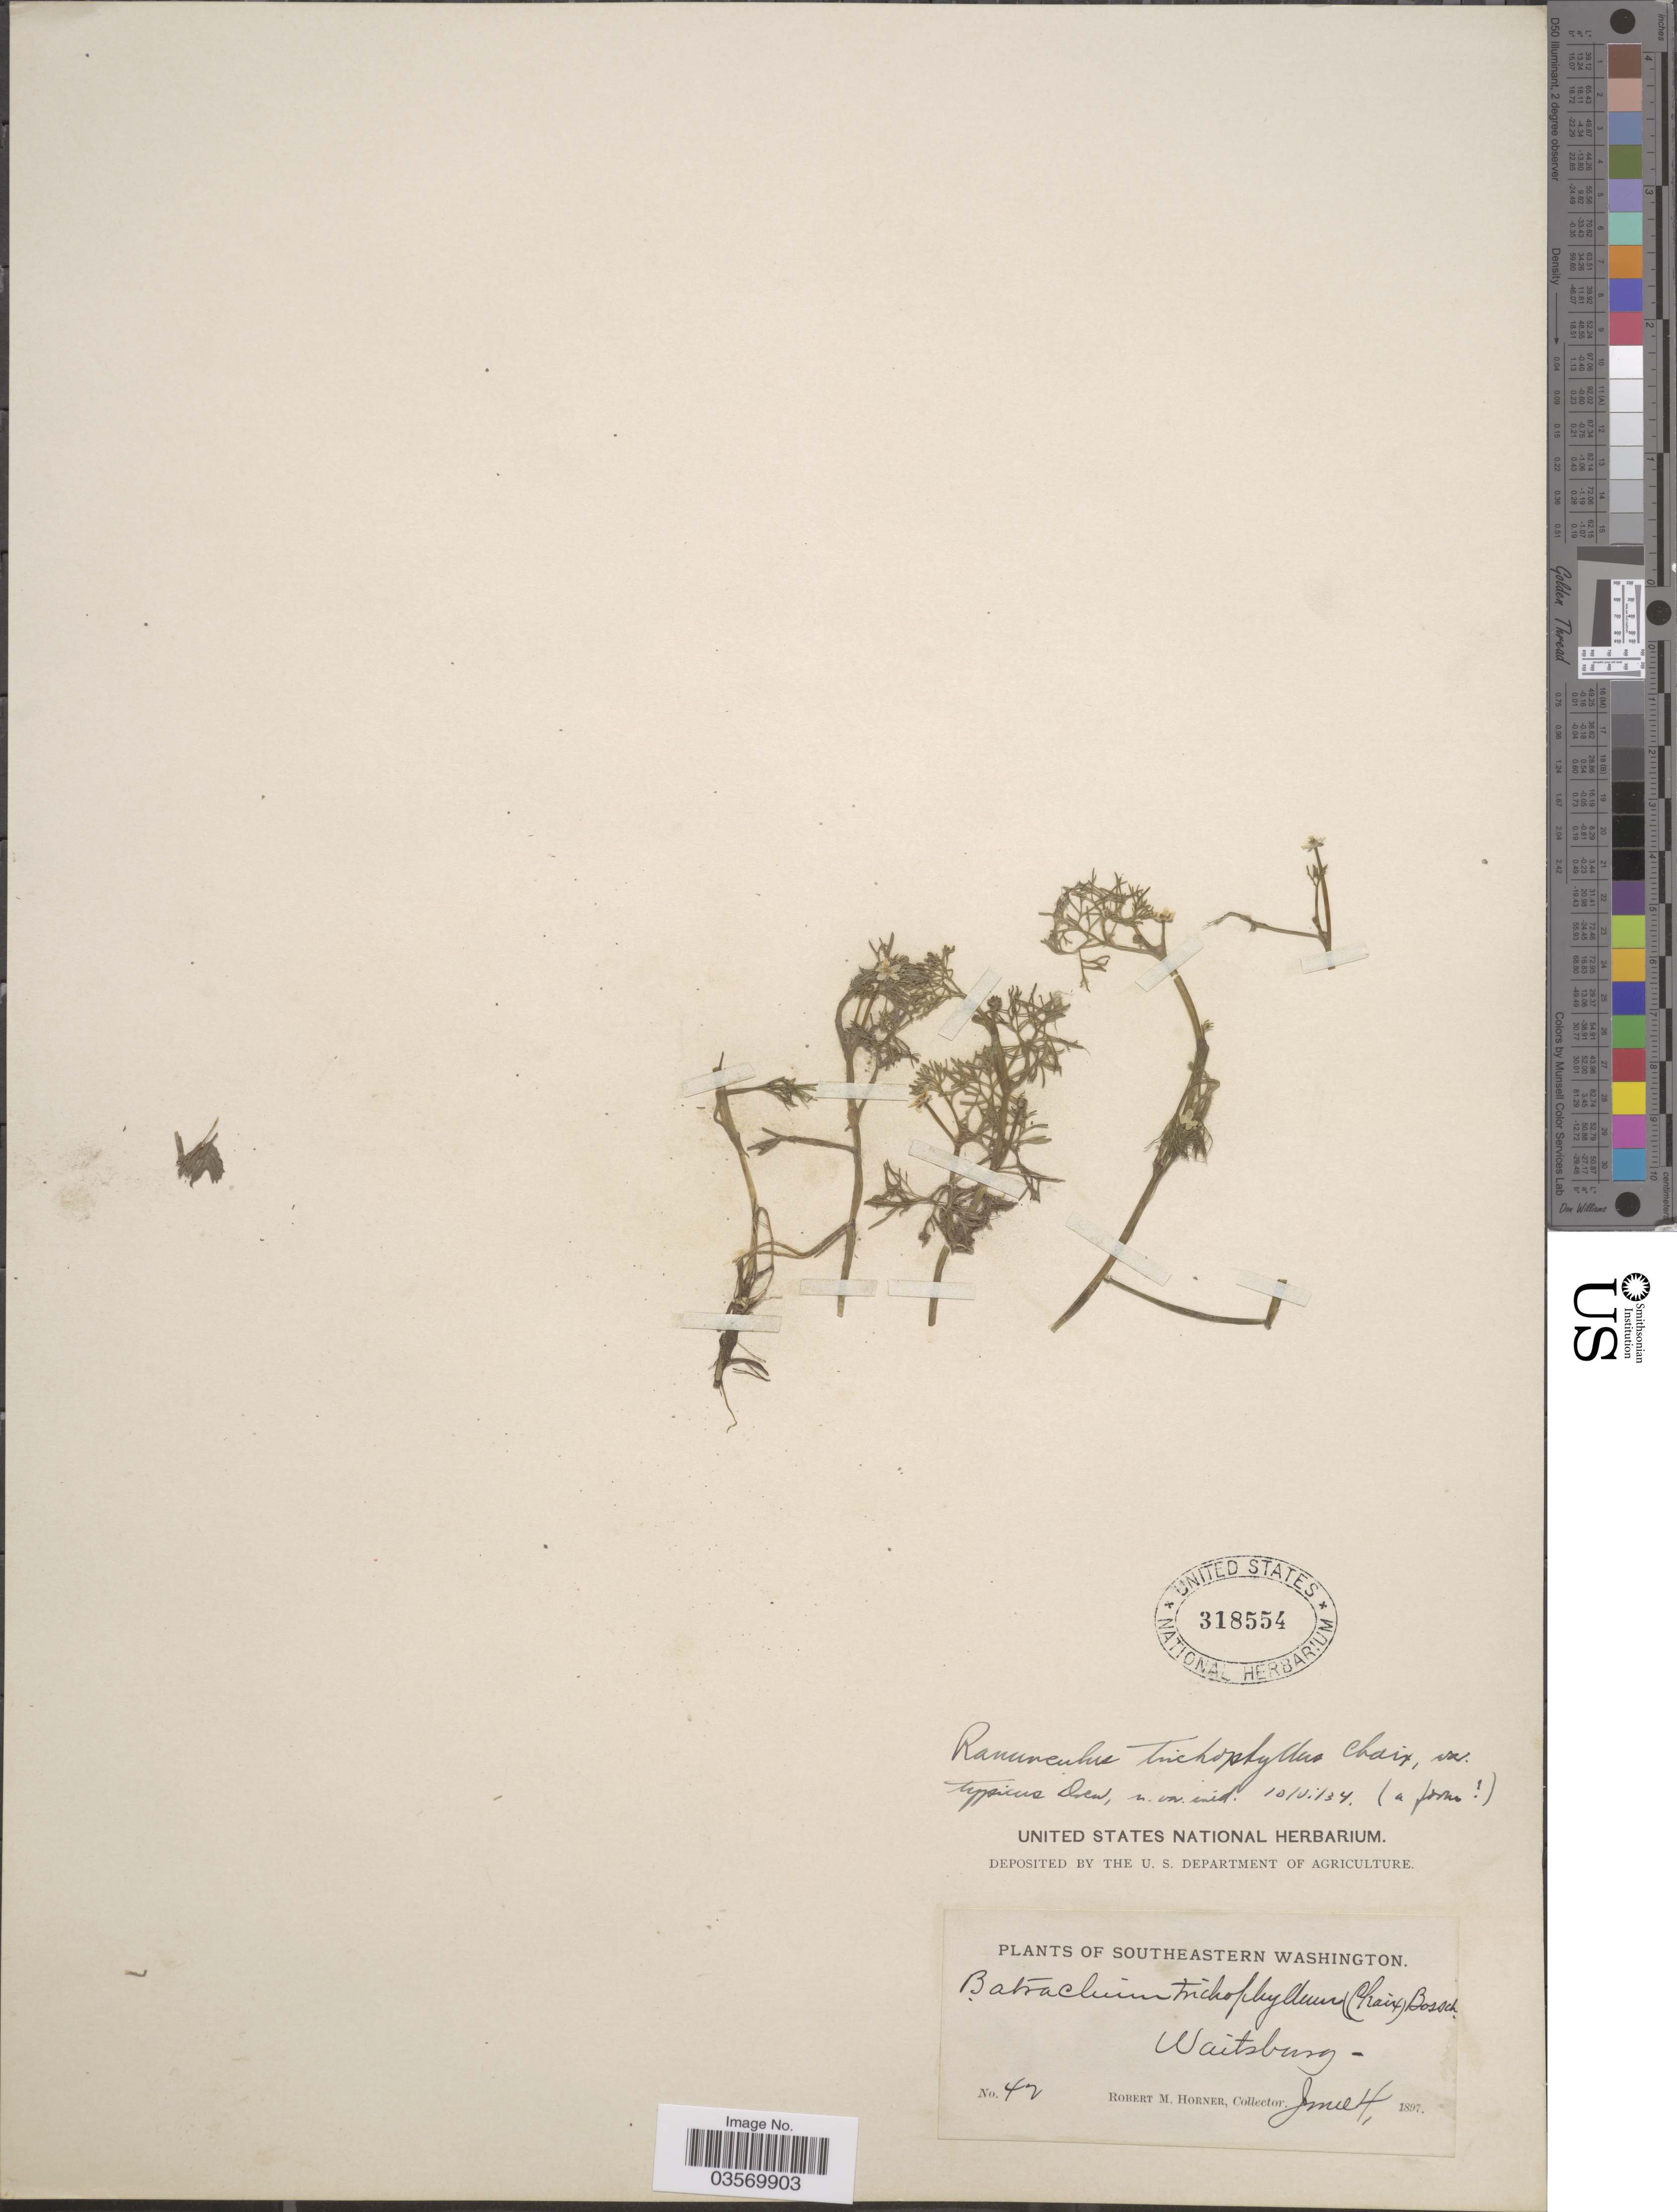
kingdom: Plantae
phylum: Tracheophyta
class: Magnoliopsida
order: Ranunculales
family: Ranunculaceae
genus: Ranunculus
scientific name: Ranunculus trichophyllus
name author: Chaix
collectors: R. Horner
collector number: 42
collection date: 1897-06-04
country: United States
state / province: Washington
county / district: Walla Walla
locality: Southeastern Washington. Waitsburg.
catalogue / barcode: US 318554